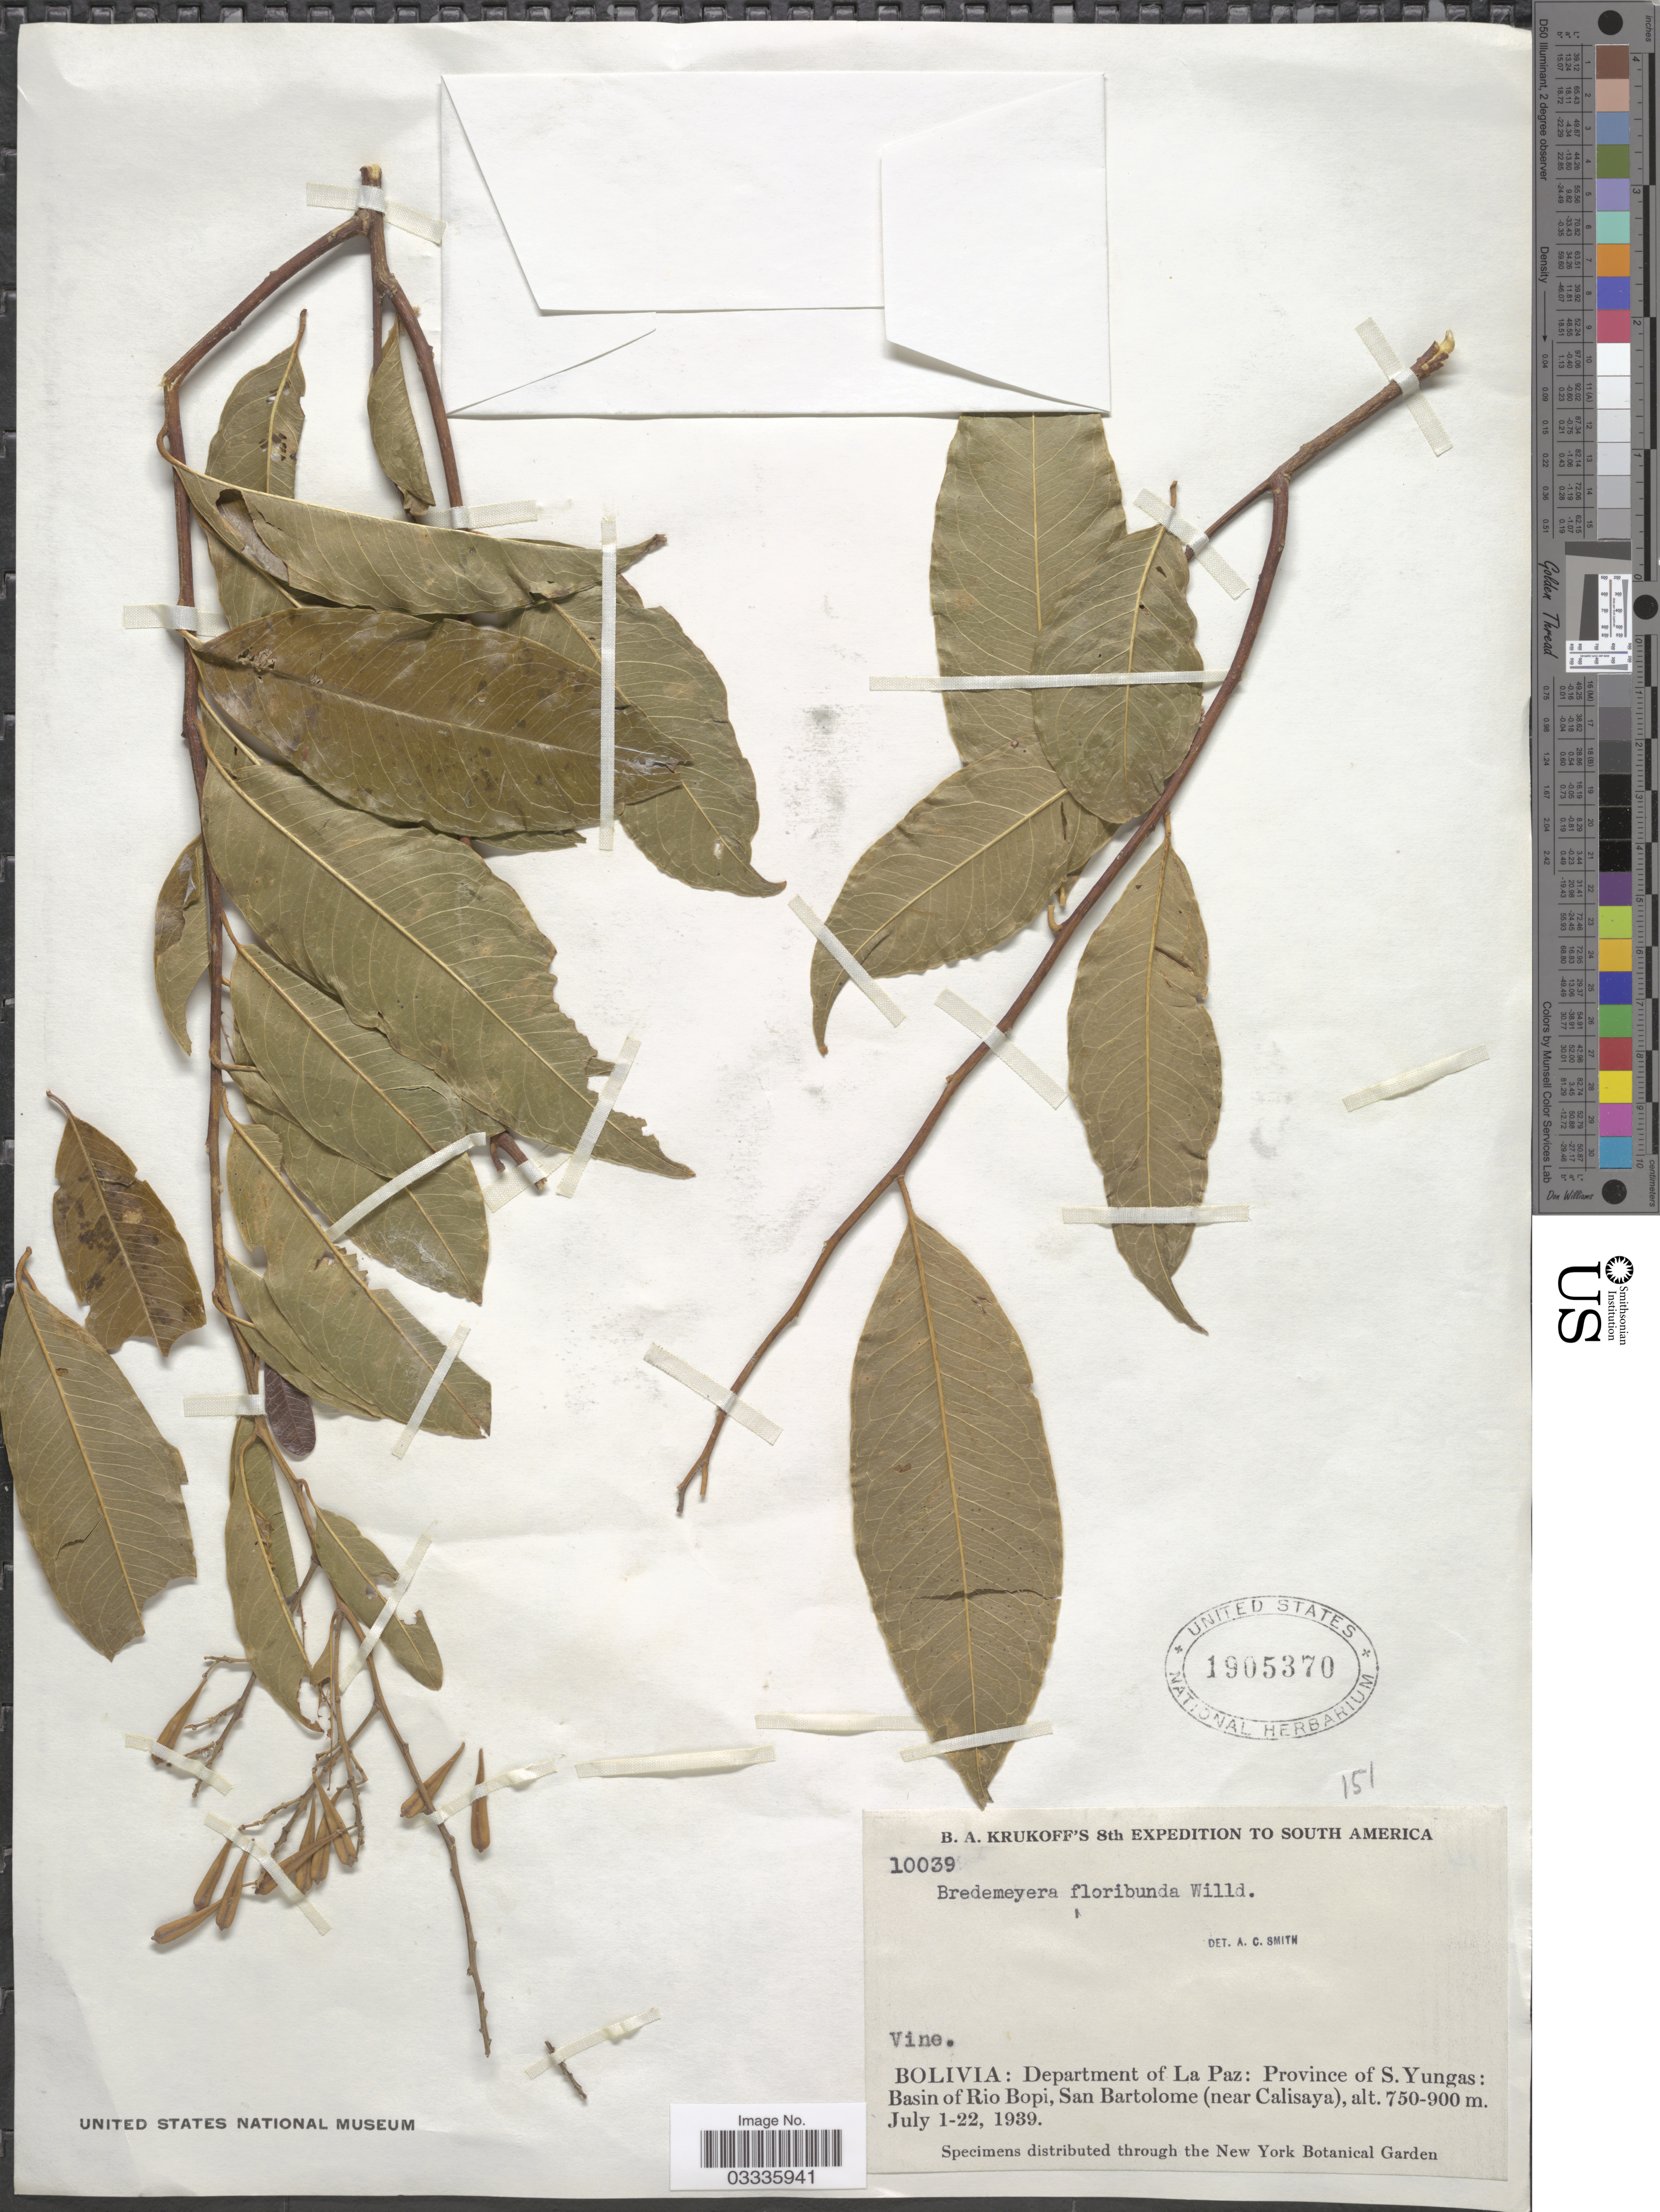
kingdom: Plantae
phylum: Tracheophyta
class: Magnoliopsida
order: Fabales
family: Polygalaceae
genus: Bredemeyera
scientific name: Bredemeyera floribunda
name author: Willd.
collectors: B. A. Krukoff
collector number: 10039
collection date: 1939-07-01/1939-07-22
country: Bolivia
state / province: La Paz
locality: Department of La Paz: Province of S. Yungas: Basin of Rio Bopi, San Bartolome (near Calisaya).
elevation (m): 750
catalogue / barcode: US 1905370